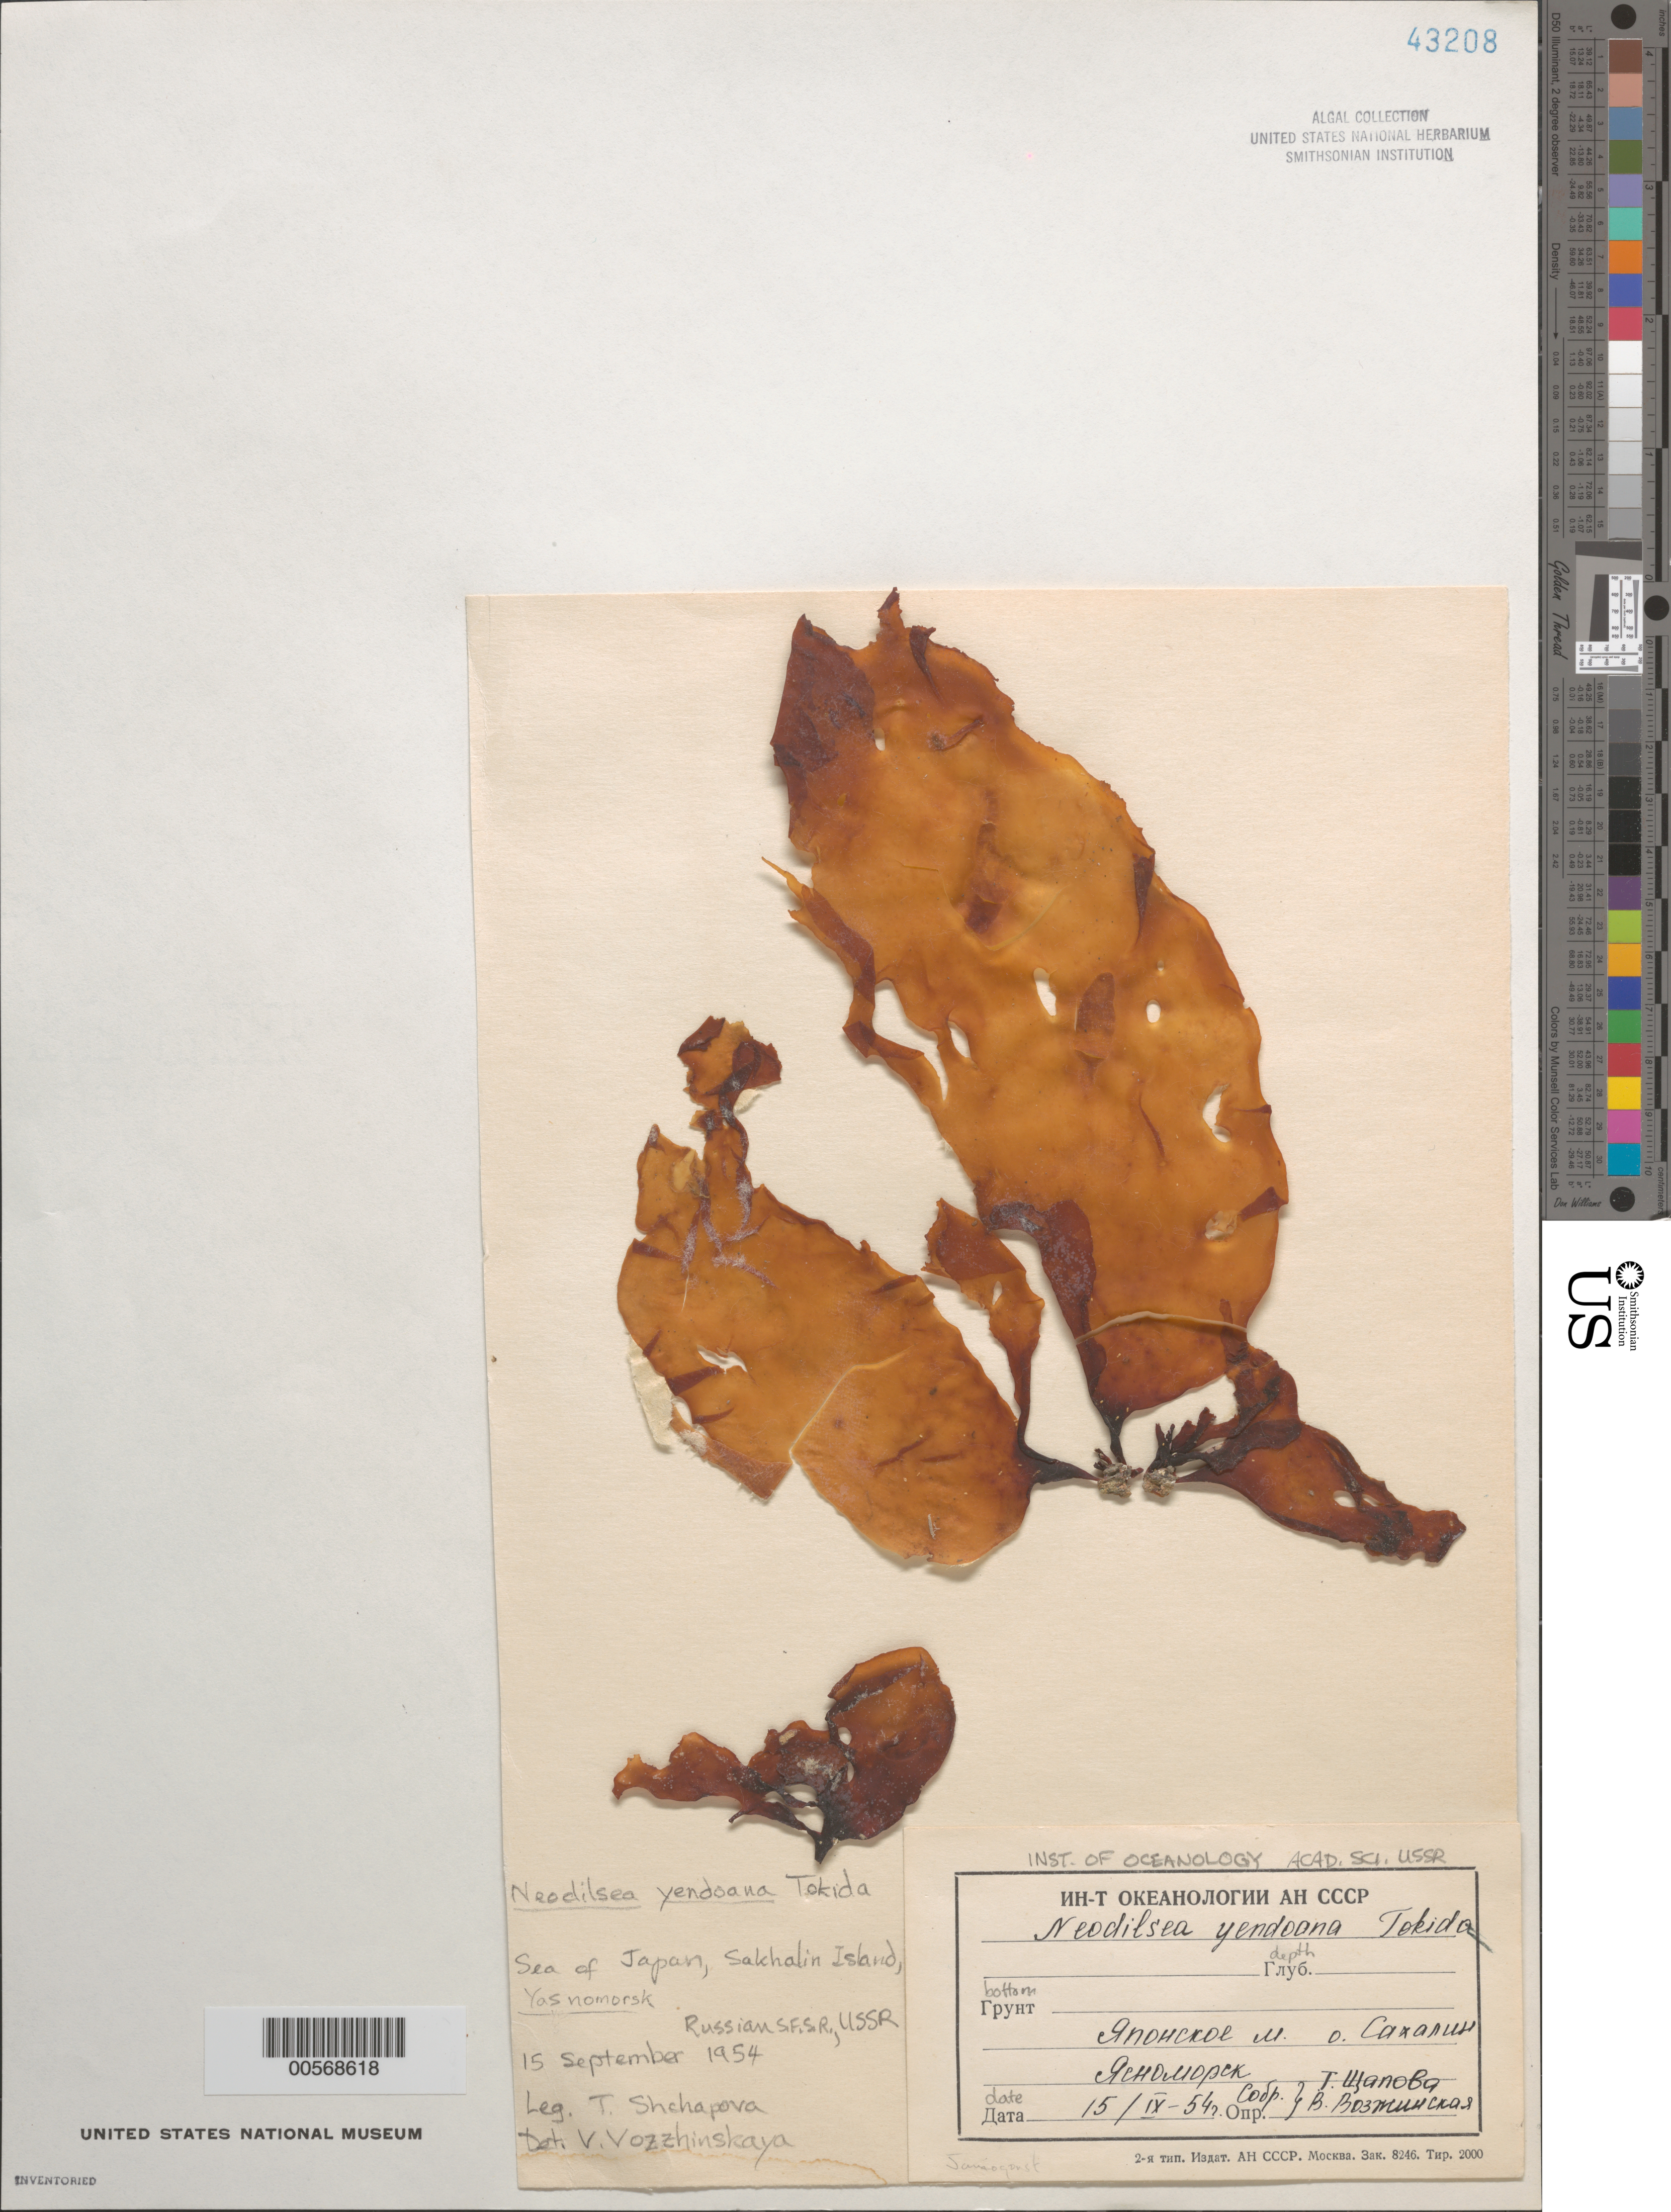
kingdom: Plantae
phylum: Rhodophyta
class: Florideophyceae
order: Gigartinales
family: Dumontiaceae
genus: Neodilsea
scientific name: Neodilsea yendoana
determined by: Vozzhinskaya, V.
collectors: T. Shchapova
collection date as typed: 15 Sep 1954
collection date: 1954-09-15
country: Russian Federation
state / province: Sakhalin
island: Sakhalin Island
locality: Sea of Japan, Yasnamorsk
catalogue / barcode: US 43208